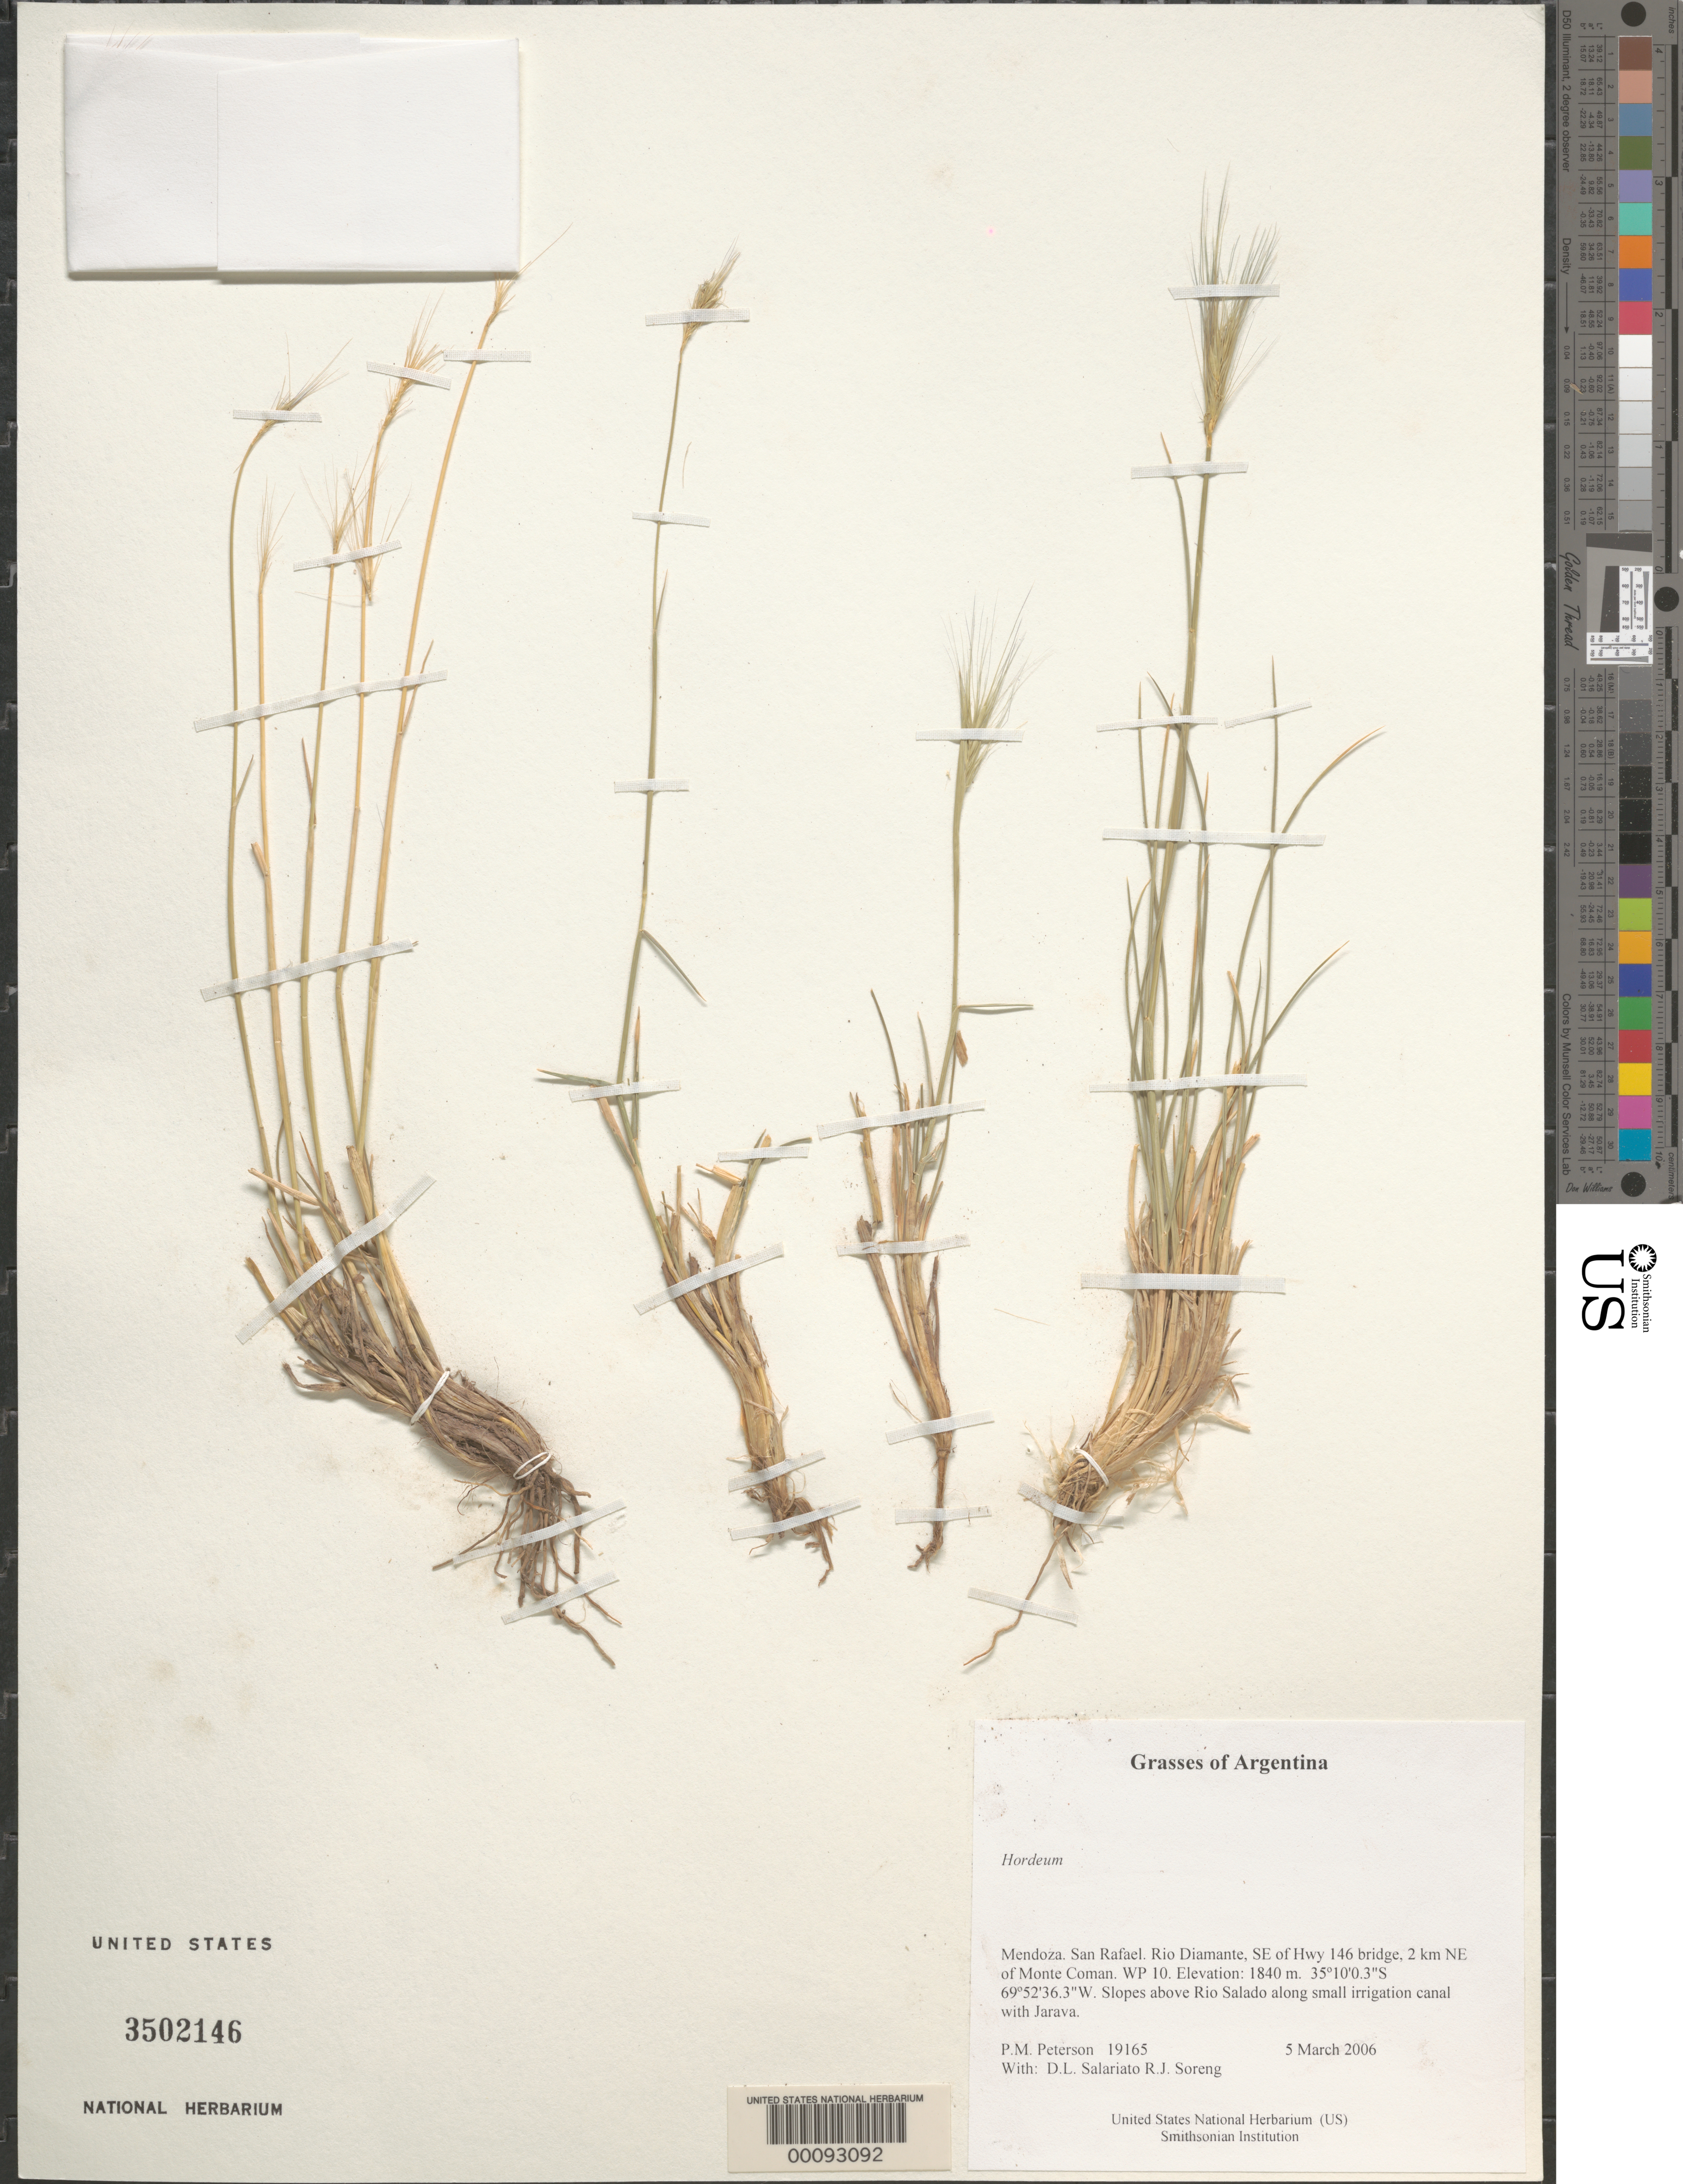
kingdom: Plantae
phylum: Tracheophyta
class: Liliopsida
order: Poales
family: Poaceae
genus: Hordeum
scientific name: Hordeum sp.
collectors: P. M. Peterson, R. J. Soreng, D. Salariato & A. Panizza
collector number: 19165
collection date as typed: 05 Mar 2006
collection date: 2006-03-05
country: Argentina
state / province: Mendoza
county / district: San Rafael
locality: Rio Diamante, SE of Hwy 146 bridge, 2 km NE of Monte Coman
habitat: Slopes above Rio Salado along small irrigation canal with Jarava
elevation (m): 1840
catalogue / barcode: US 3502146